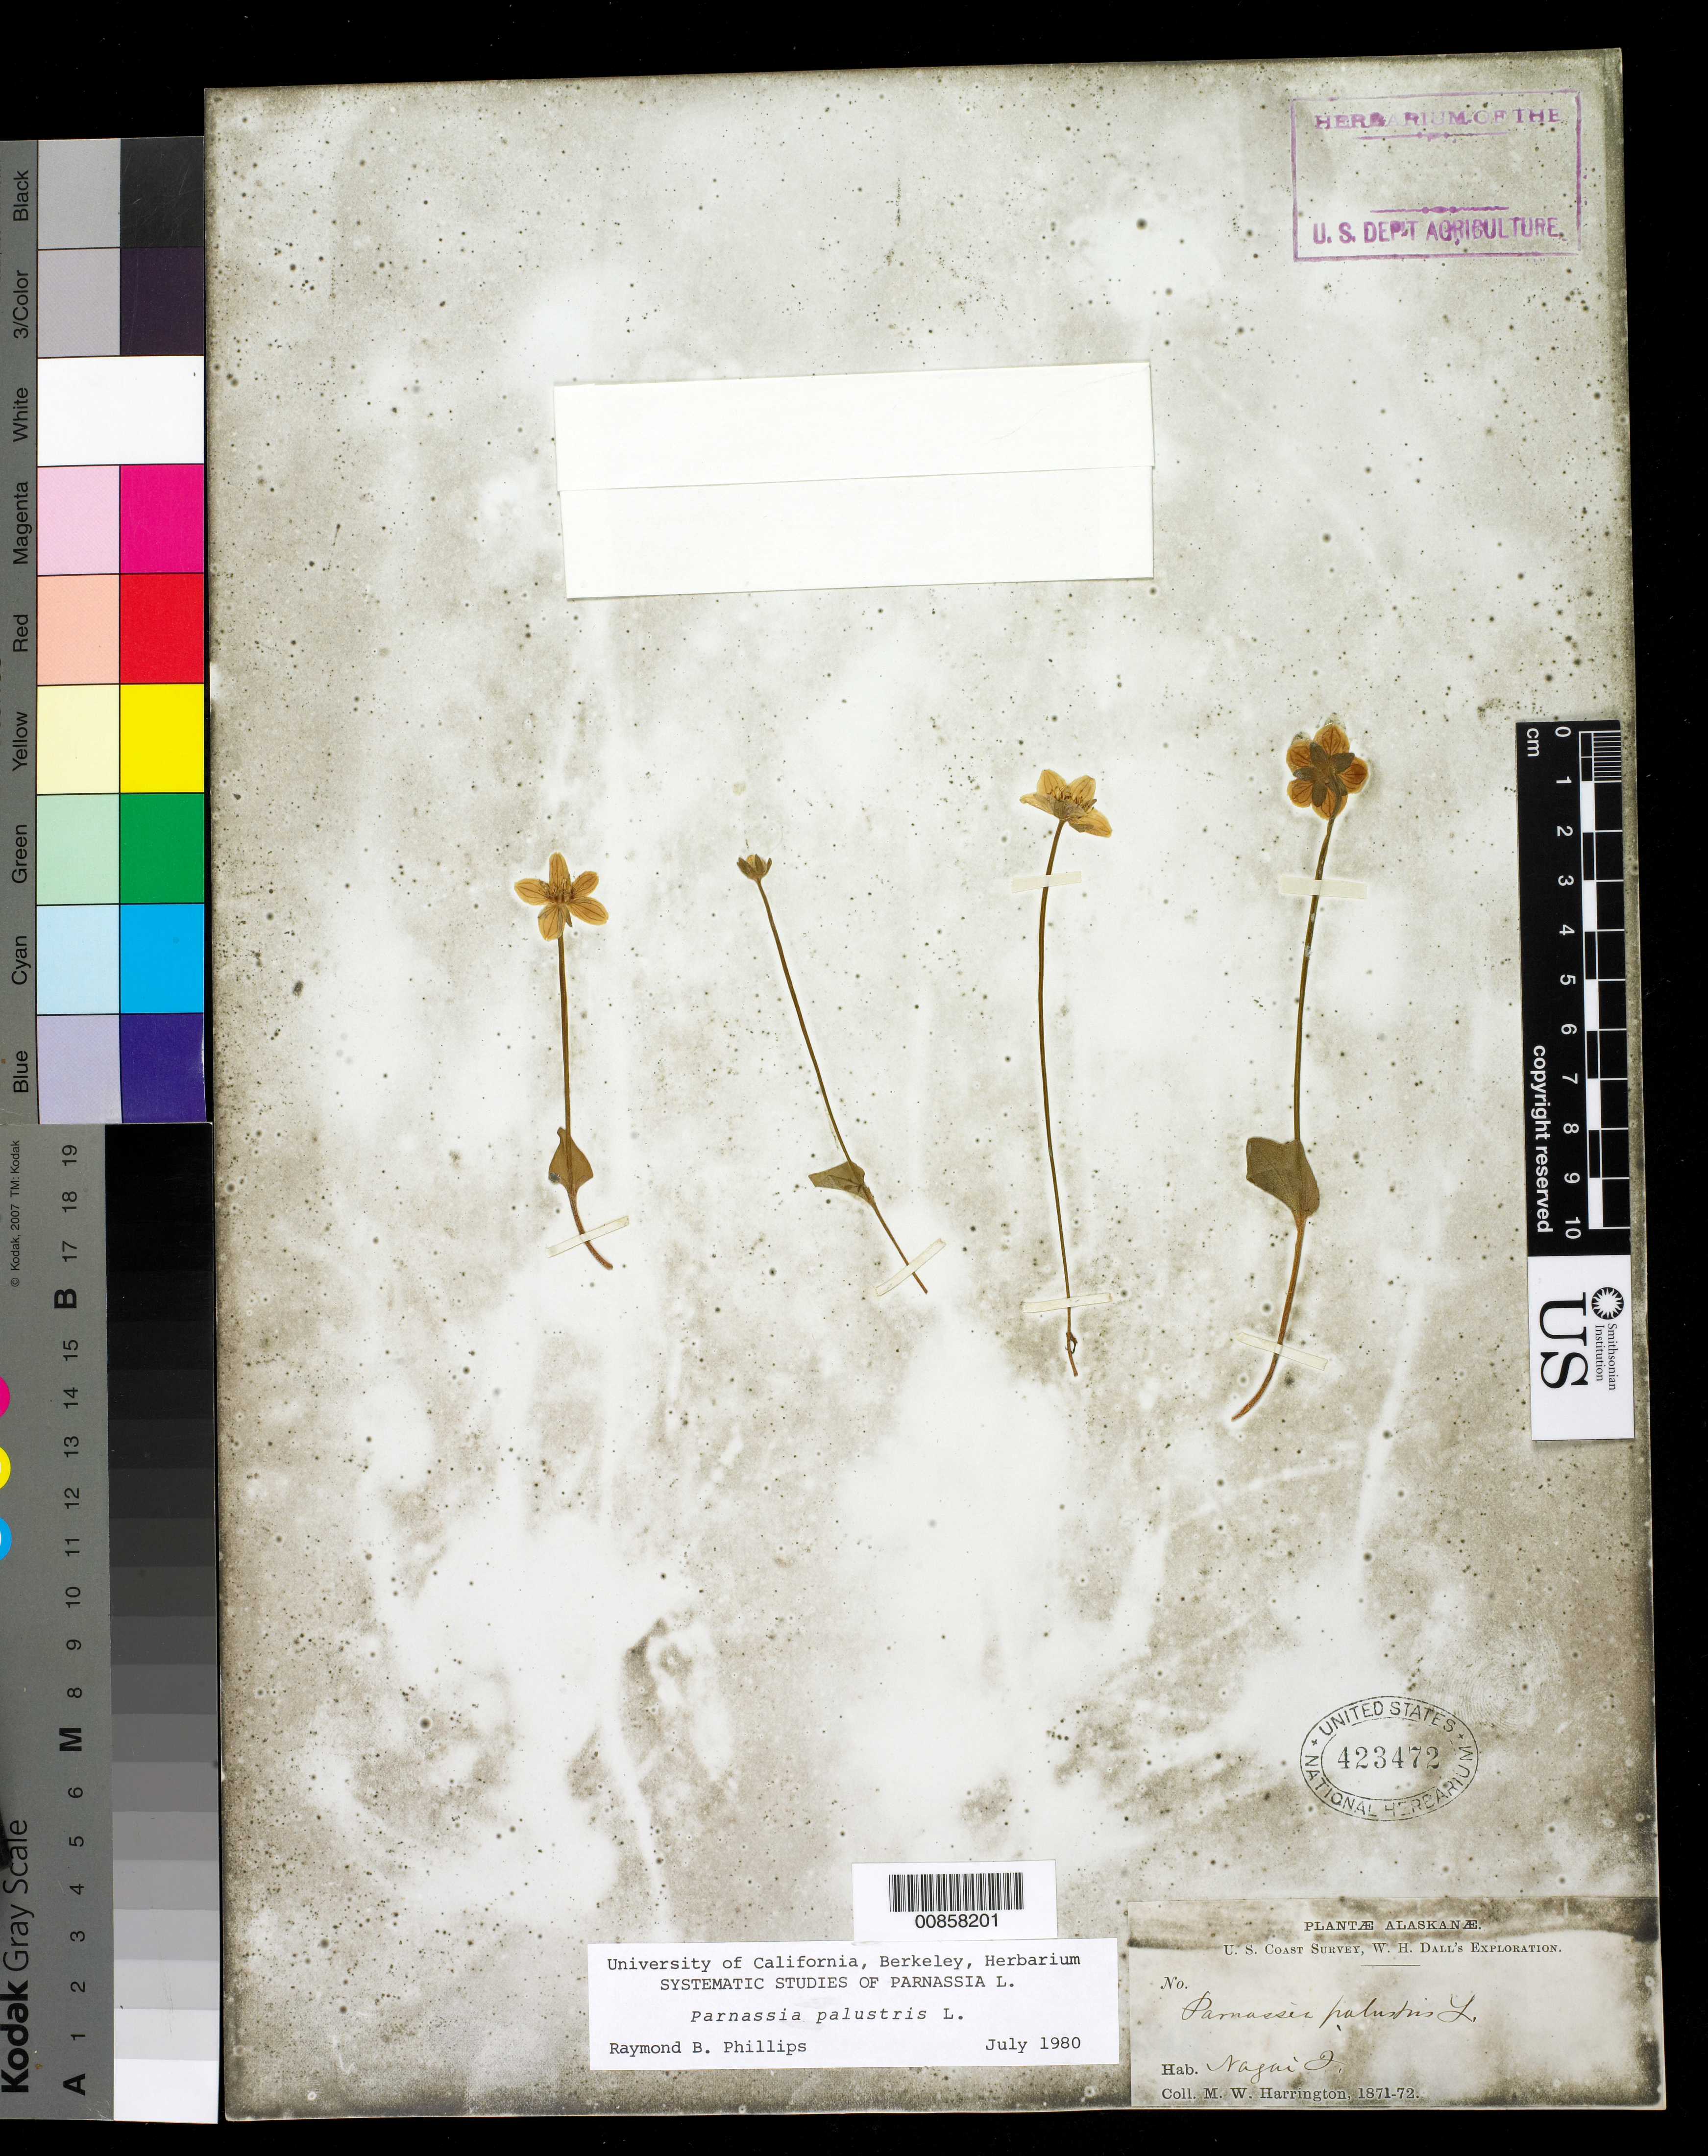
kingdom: Plantae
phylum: Tracheophyta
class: Magnoliopsida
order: Celastrales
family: Parnassiaceae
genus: Parnassia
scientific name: Parnassia palustris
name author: L.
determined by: Phillips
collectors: M. W. Harrington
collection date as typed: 1871 to -- --- 1872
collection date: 1871/1872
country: United States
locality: Ngai Island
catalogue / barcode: US 423472